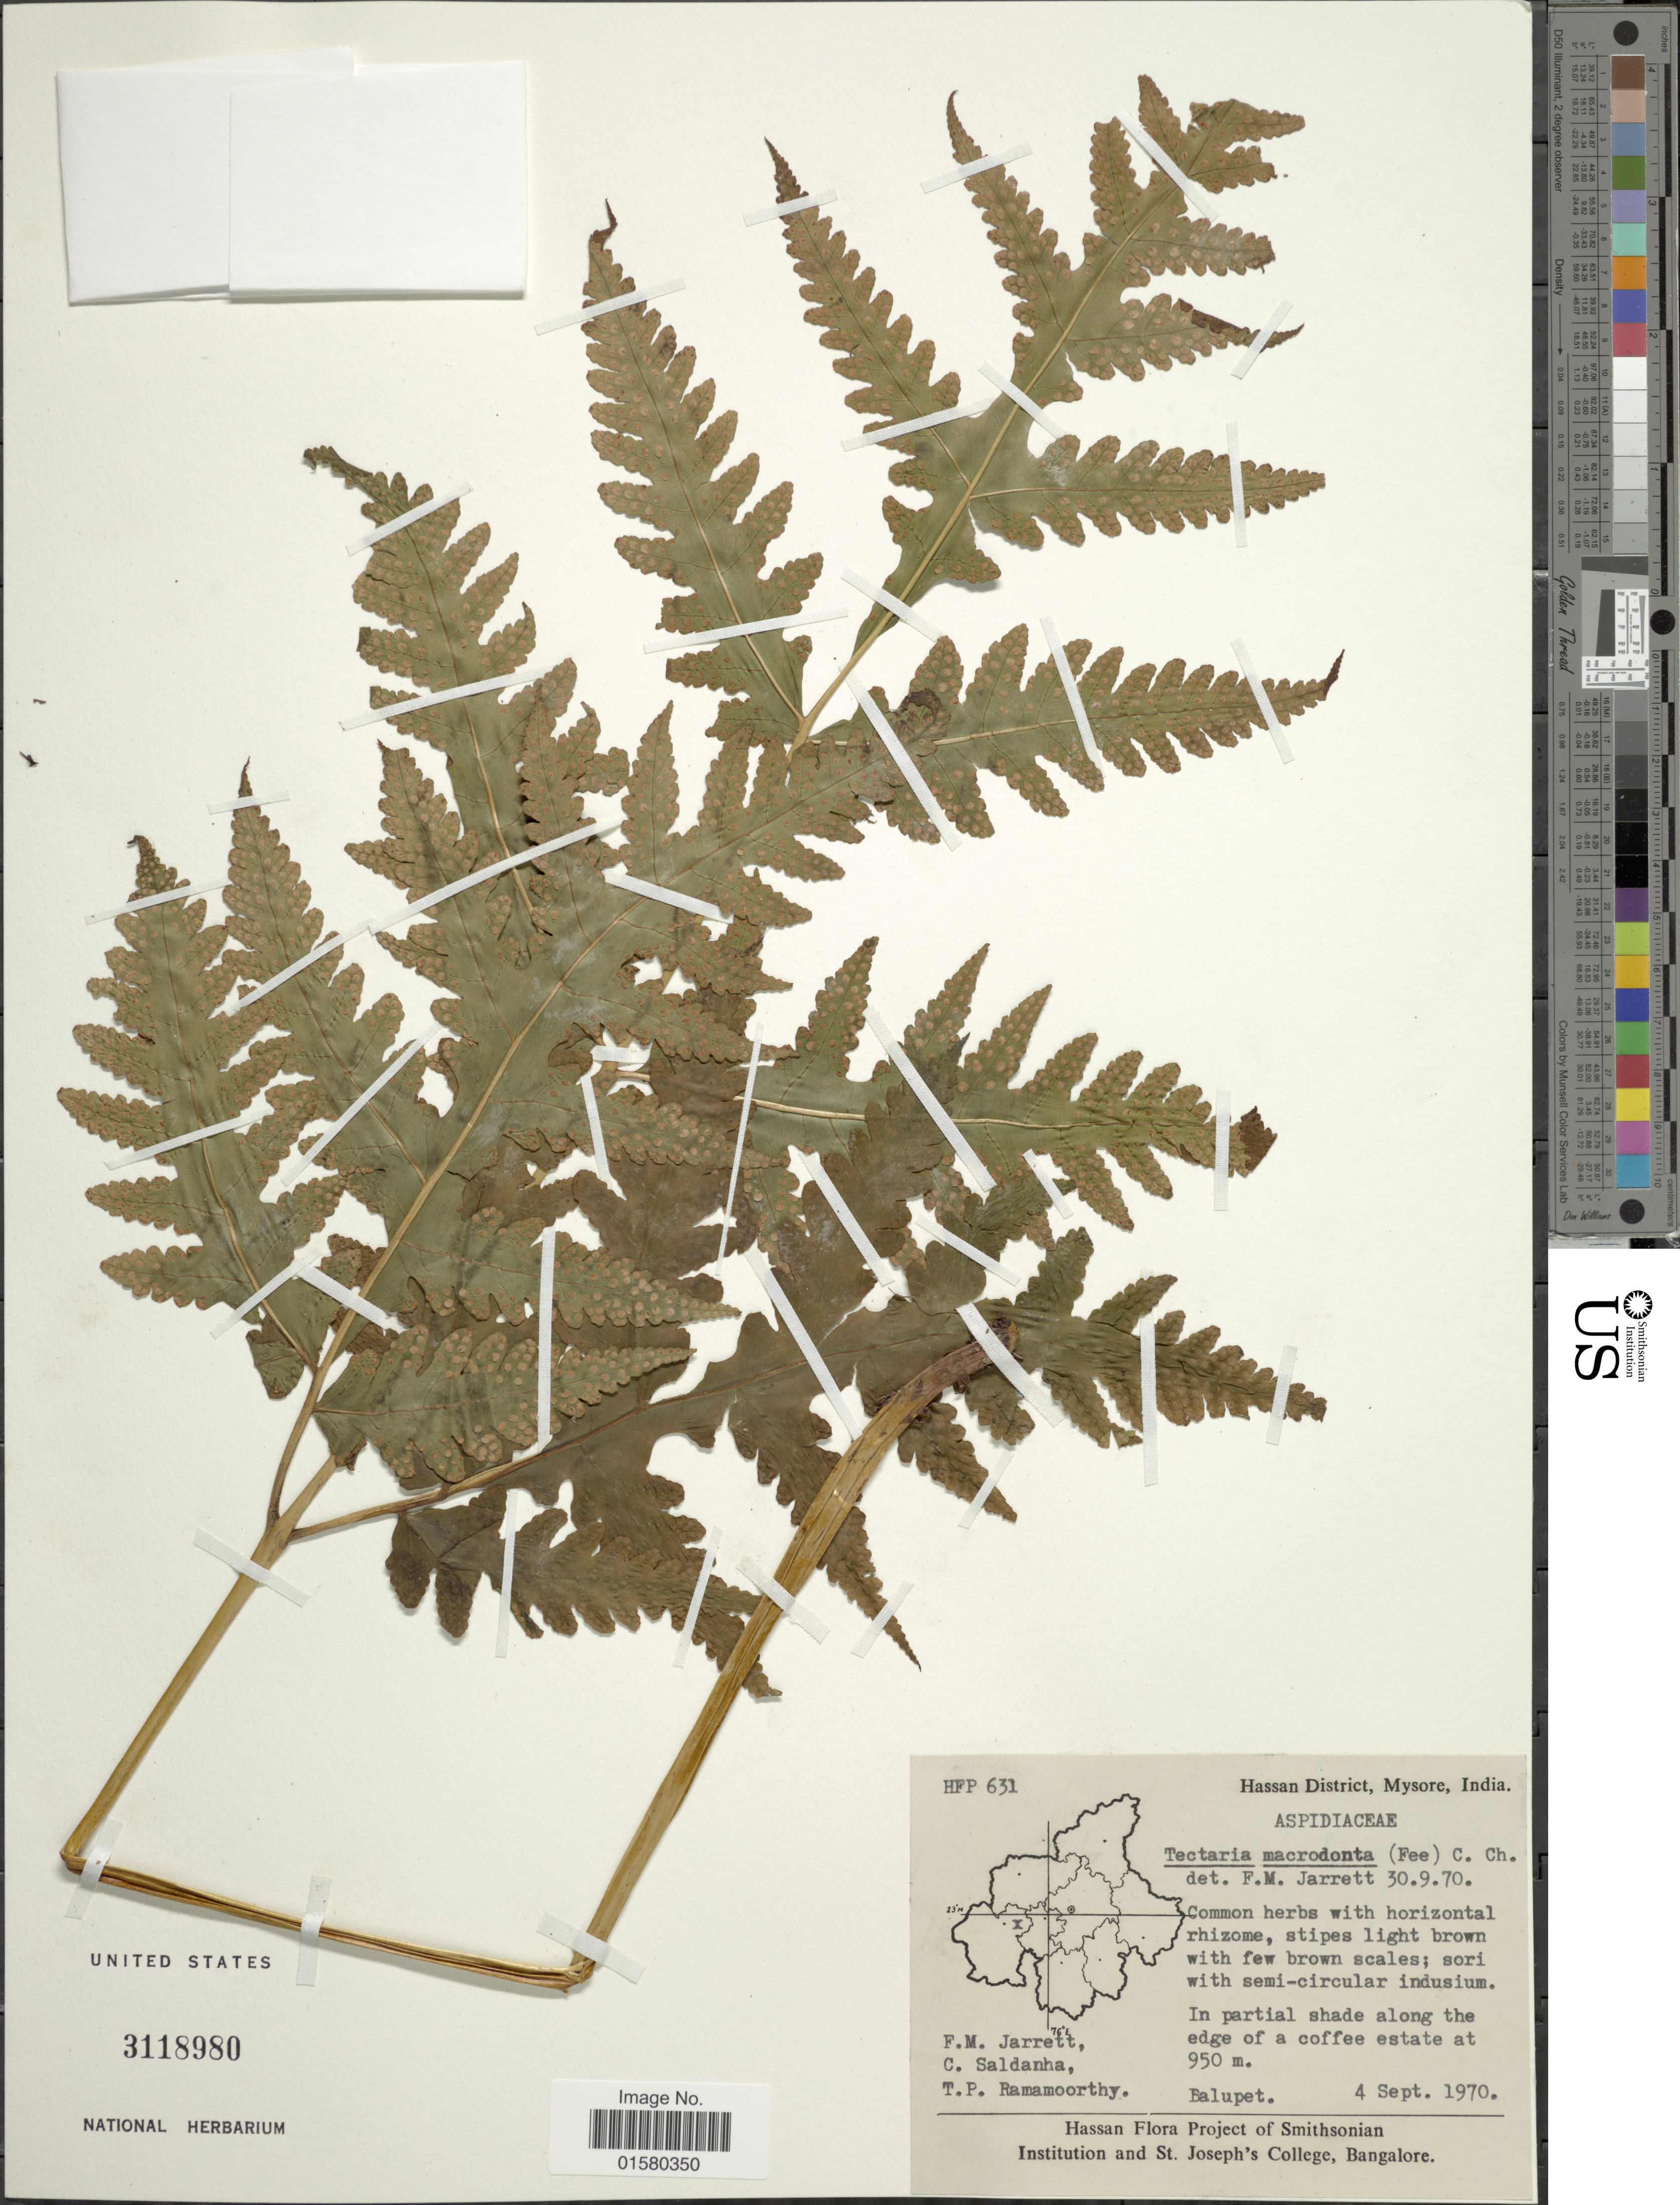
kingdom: Plantae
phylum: Tracheophyta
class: Polypodiopsida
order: Polypodiales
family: Tectariaceae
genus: Tectaria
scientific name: Tectaria macrodonta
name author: (Fée) C. Chr.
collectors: F. M. Jarrett, C. Saldanha & T. P. Ramamoorthy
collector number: HFP631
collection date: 1970-09-04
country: India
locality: Hassan District, Mysore, Balupet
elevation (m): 950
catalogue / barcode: US 3118980